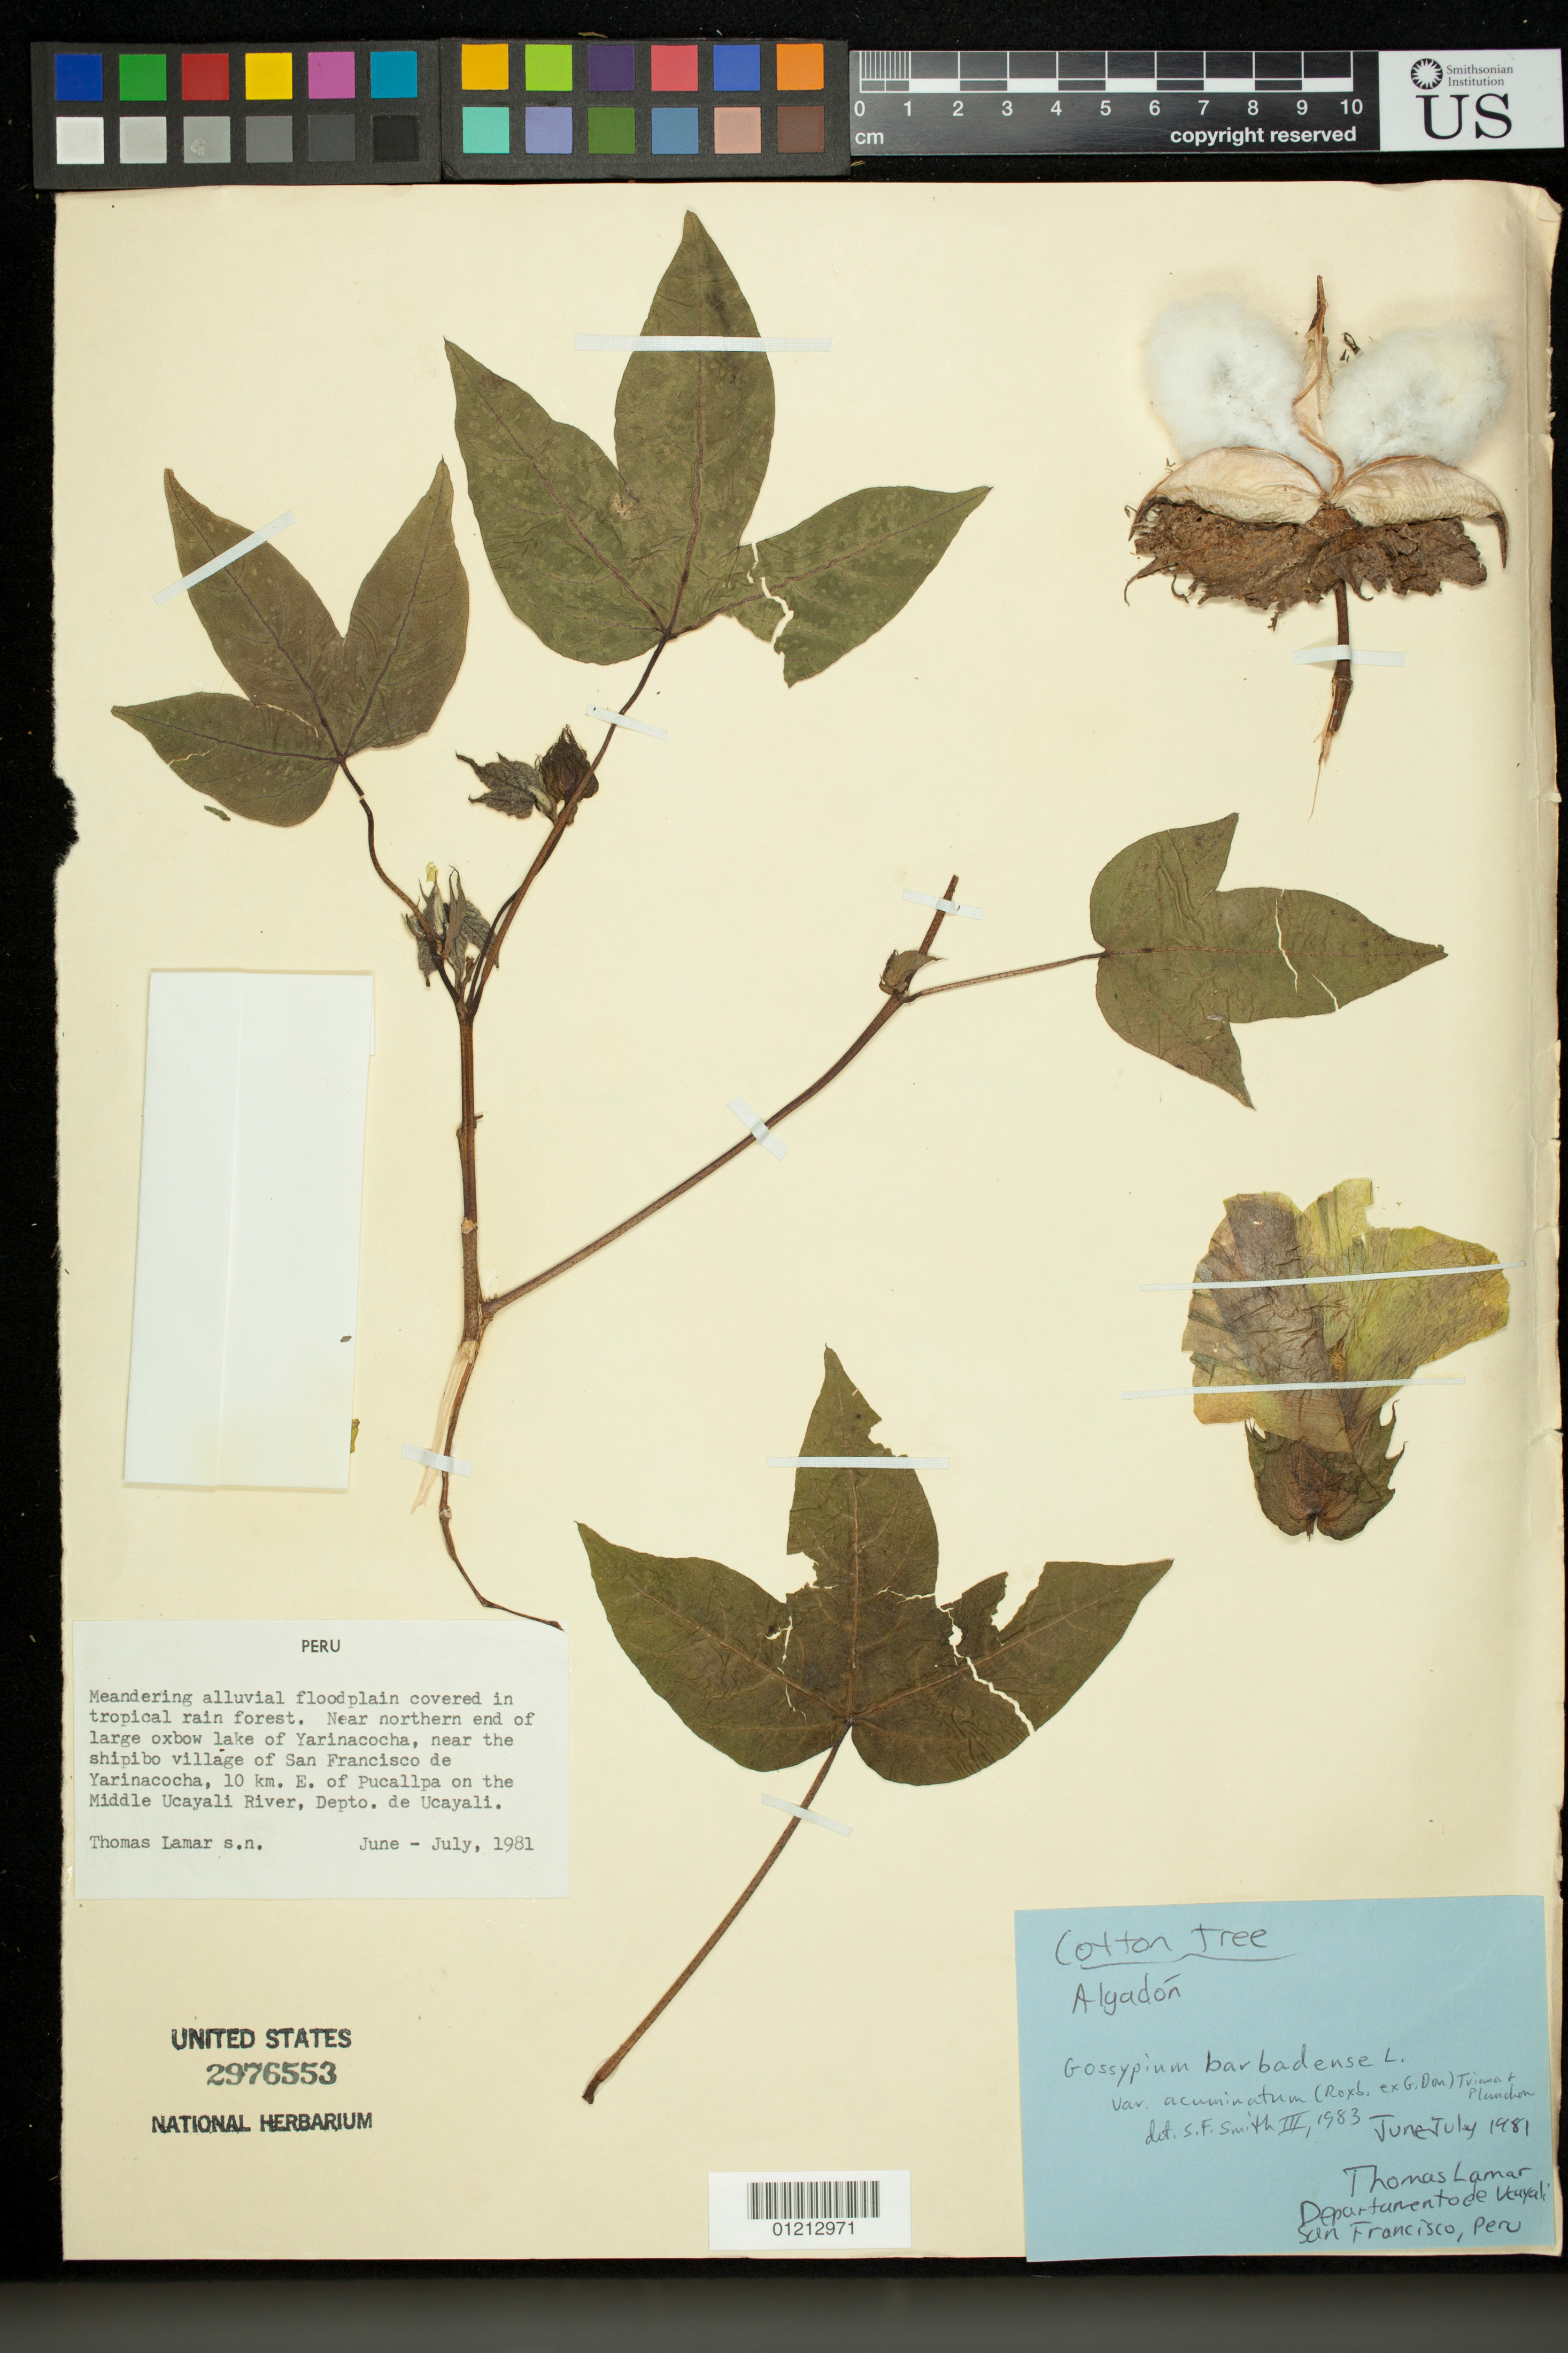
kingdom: Plantae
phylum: Tracheophyta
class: Magnoliopsida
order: Malvales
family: Malvaceae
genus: Gossypium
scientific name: Gossypium barbadense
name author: L.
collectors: T. Lamar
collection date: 1981-06/1981-07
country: Peru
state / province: Ucayali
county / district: Coronel Portillo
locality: Near northern end of large oxbow lake of Yarinacocha, near the shipibo village of San Francisco de Yarinacocha, 10 km. E. of Pucallpa on the Middle Ucayali River.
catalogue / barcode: US 2976553